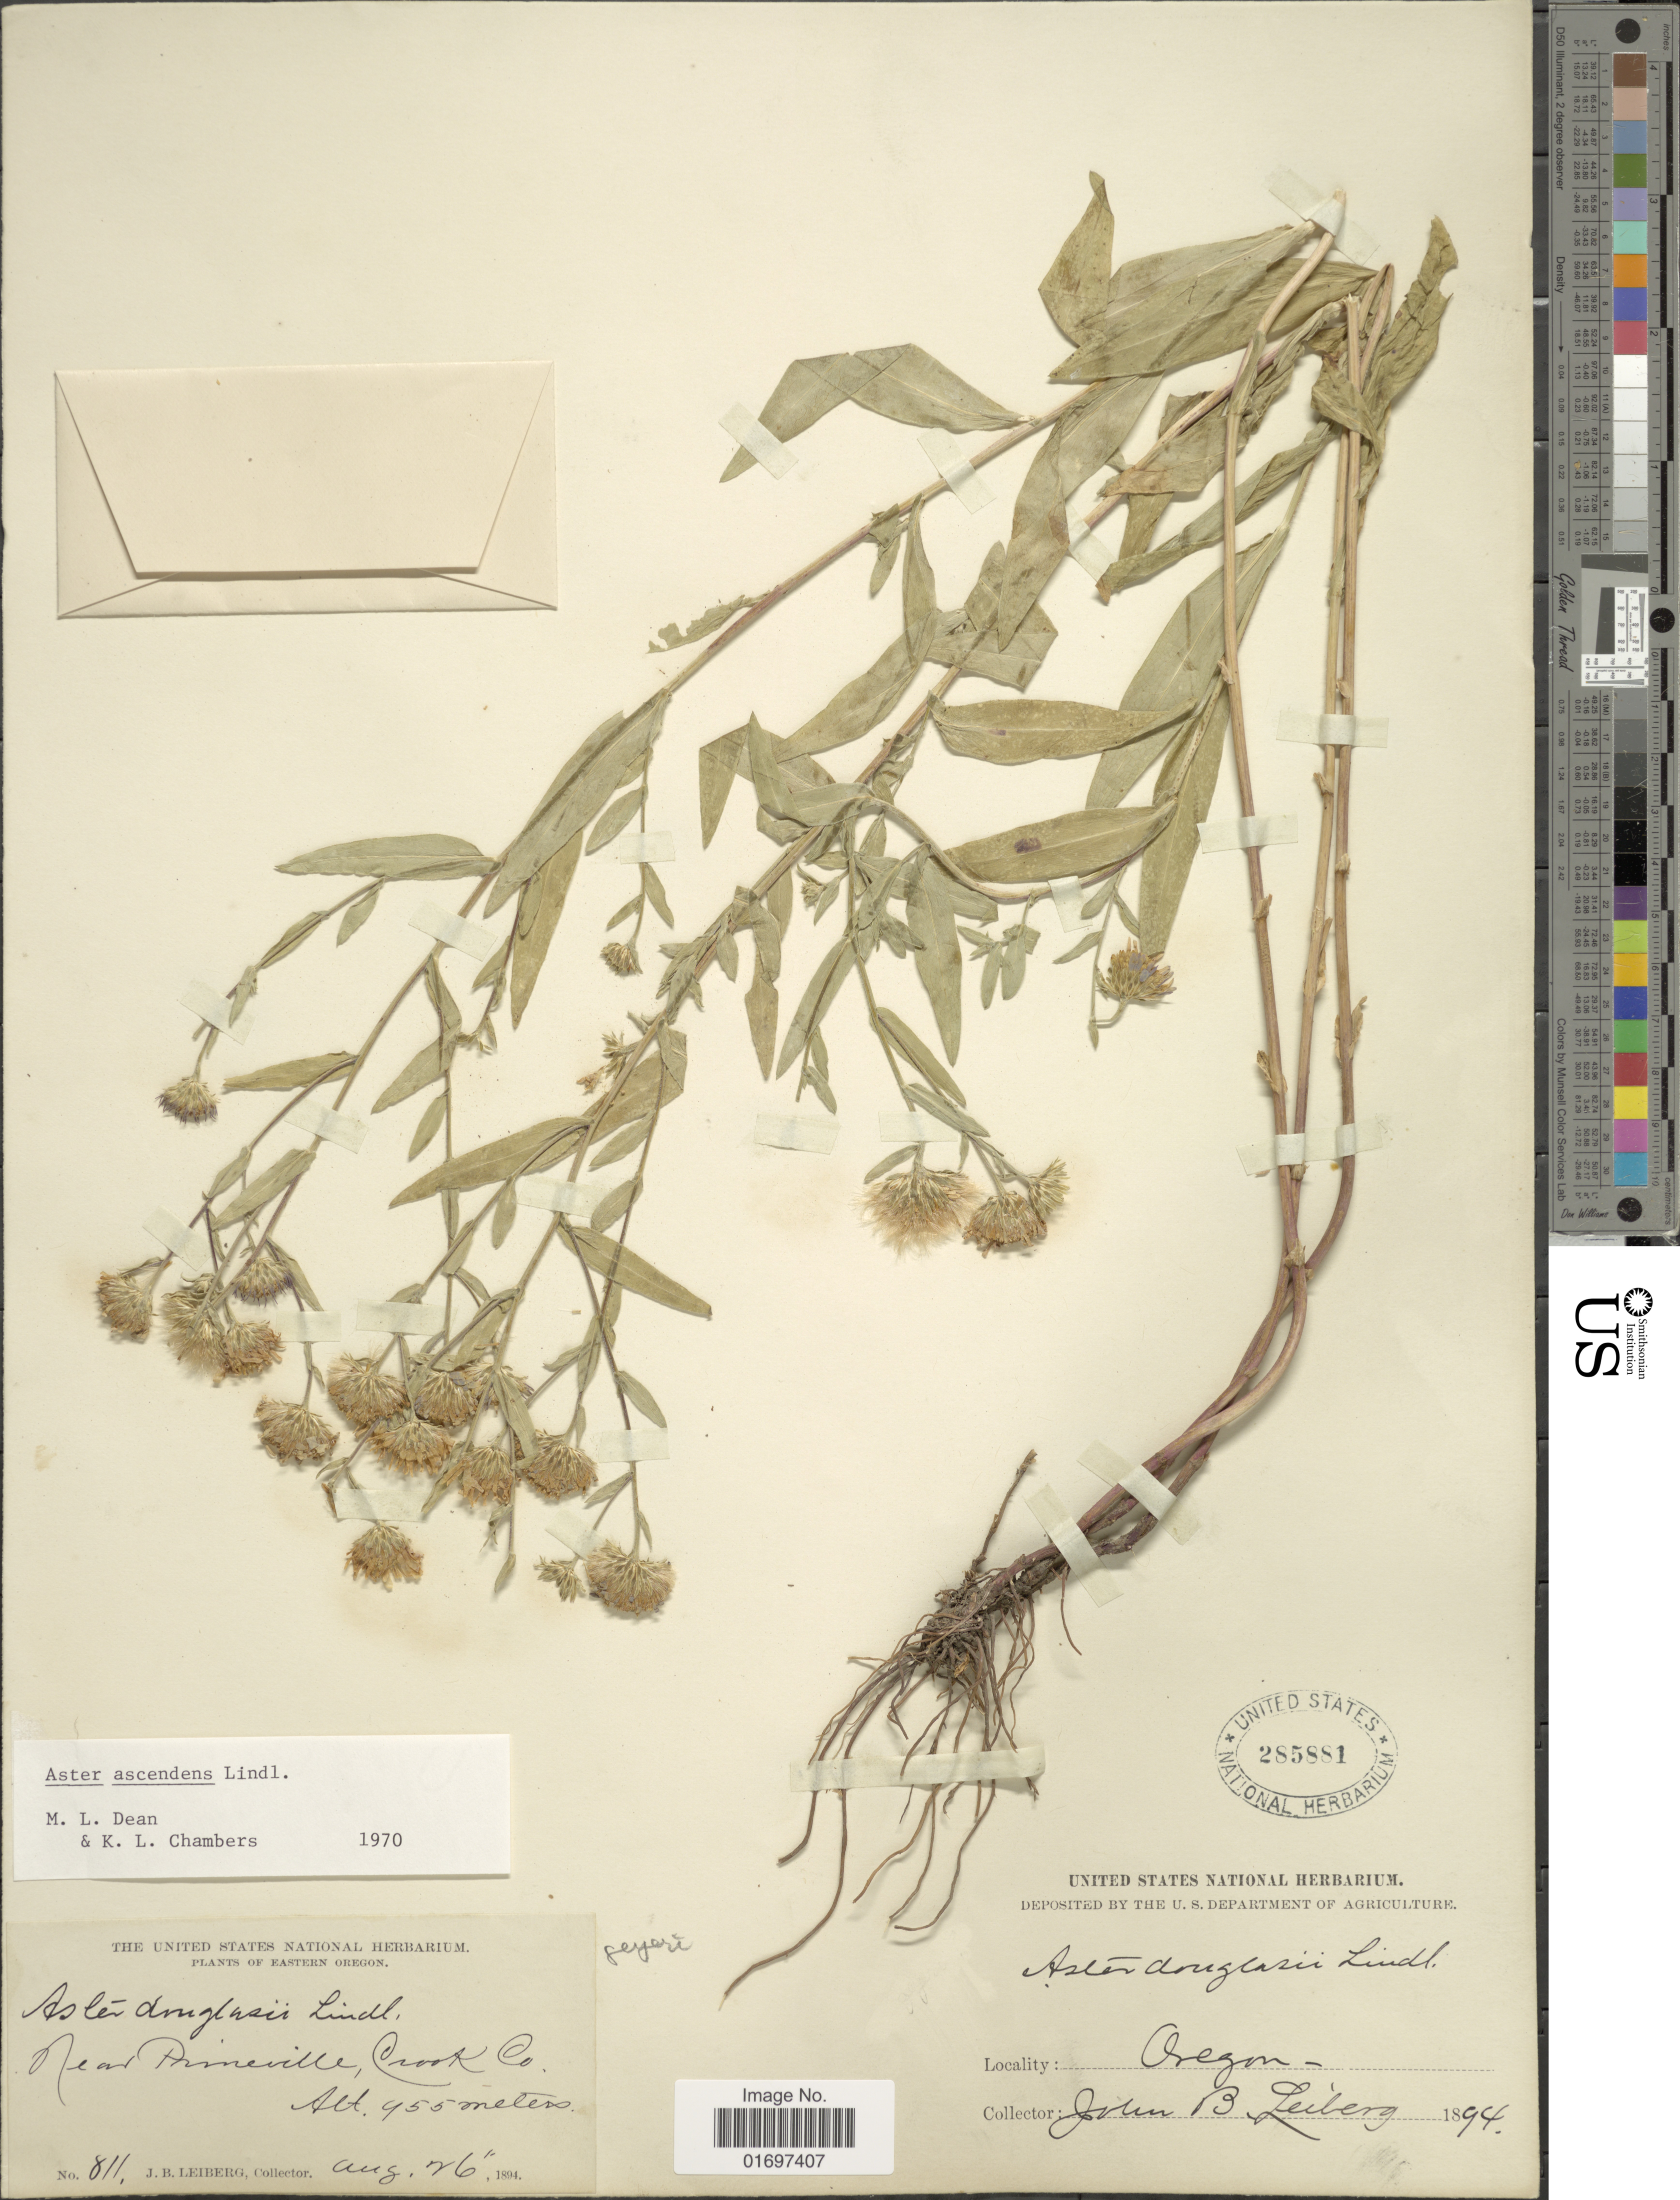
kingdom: Plantae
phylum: Tracheophyta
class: Magnoliopsida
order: Asterales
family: Asteraceae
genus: Symphyotrichum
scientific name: Symphyotrichum ascendens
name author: (Lindl.) G.L. Nesom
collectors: J. B. Leiberg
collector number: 811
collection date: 1894-08-26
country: United States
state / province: Oregon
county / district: Crook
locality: Eastern Oregon. Near Prineville, Crook Co. Oregon.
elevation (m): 455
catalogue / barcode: US 285881